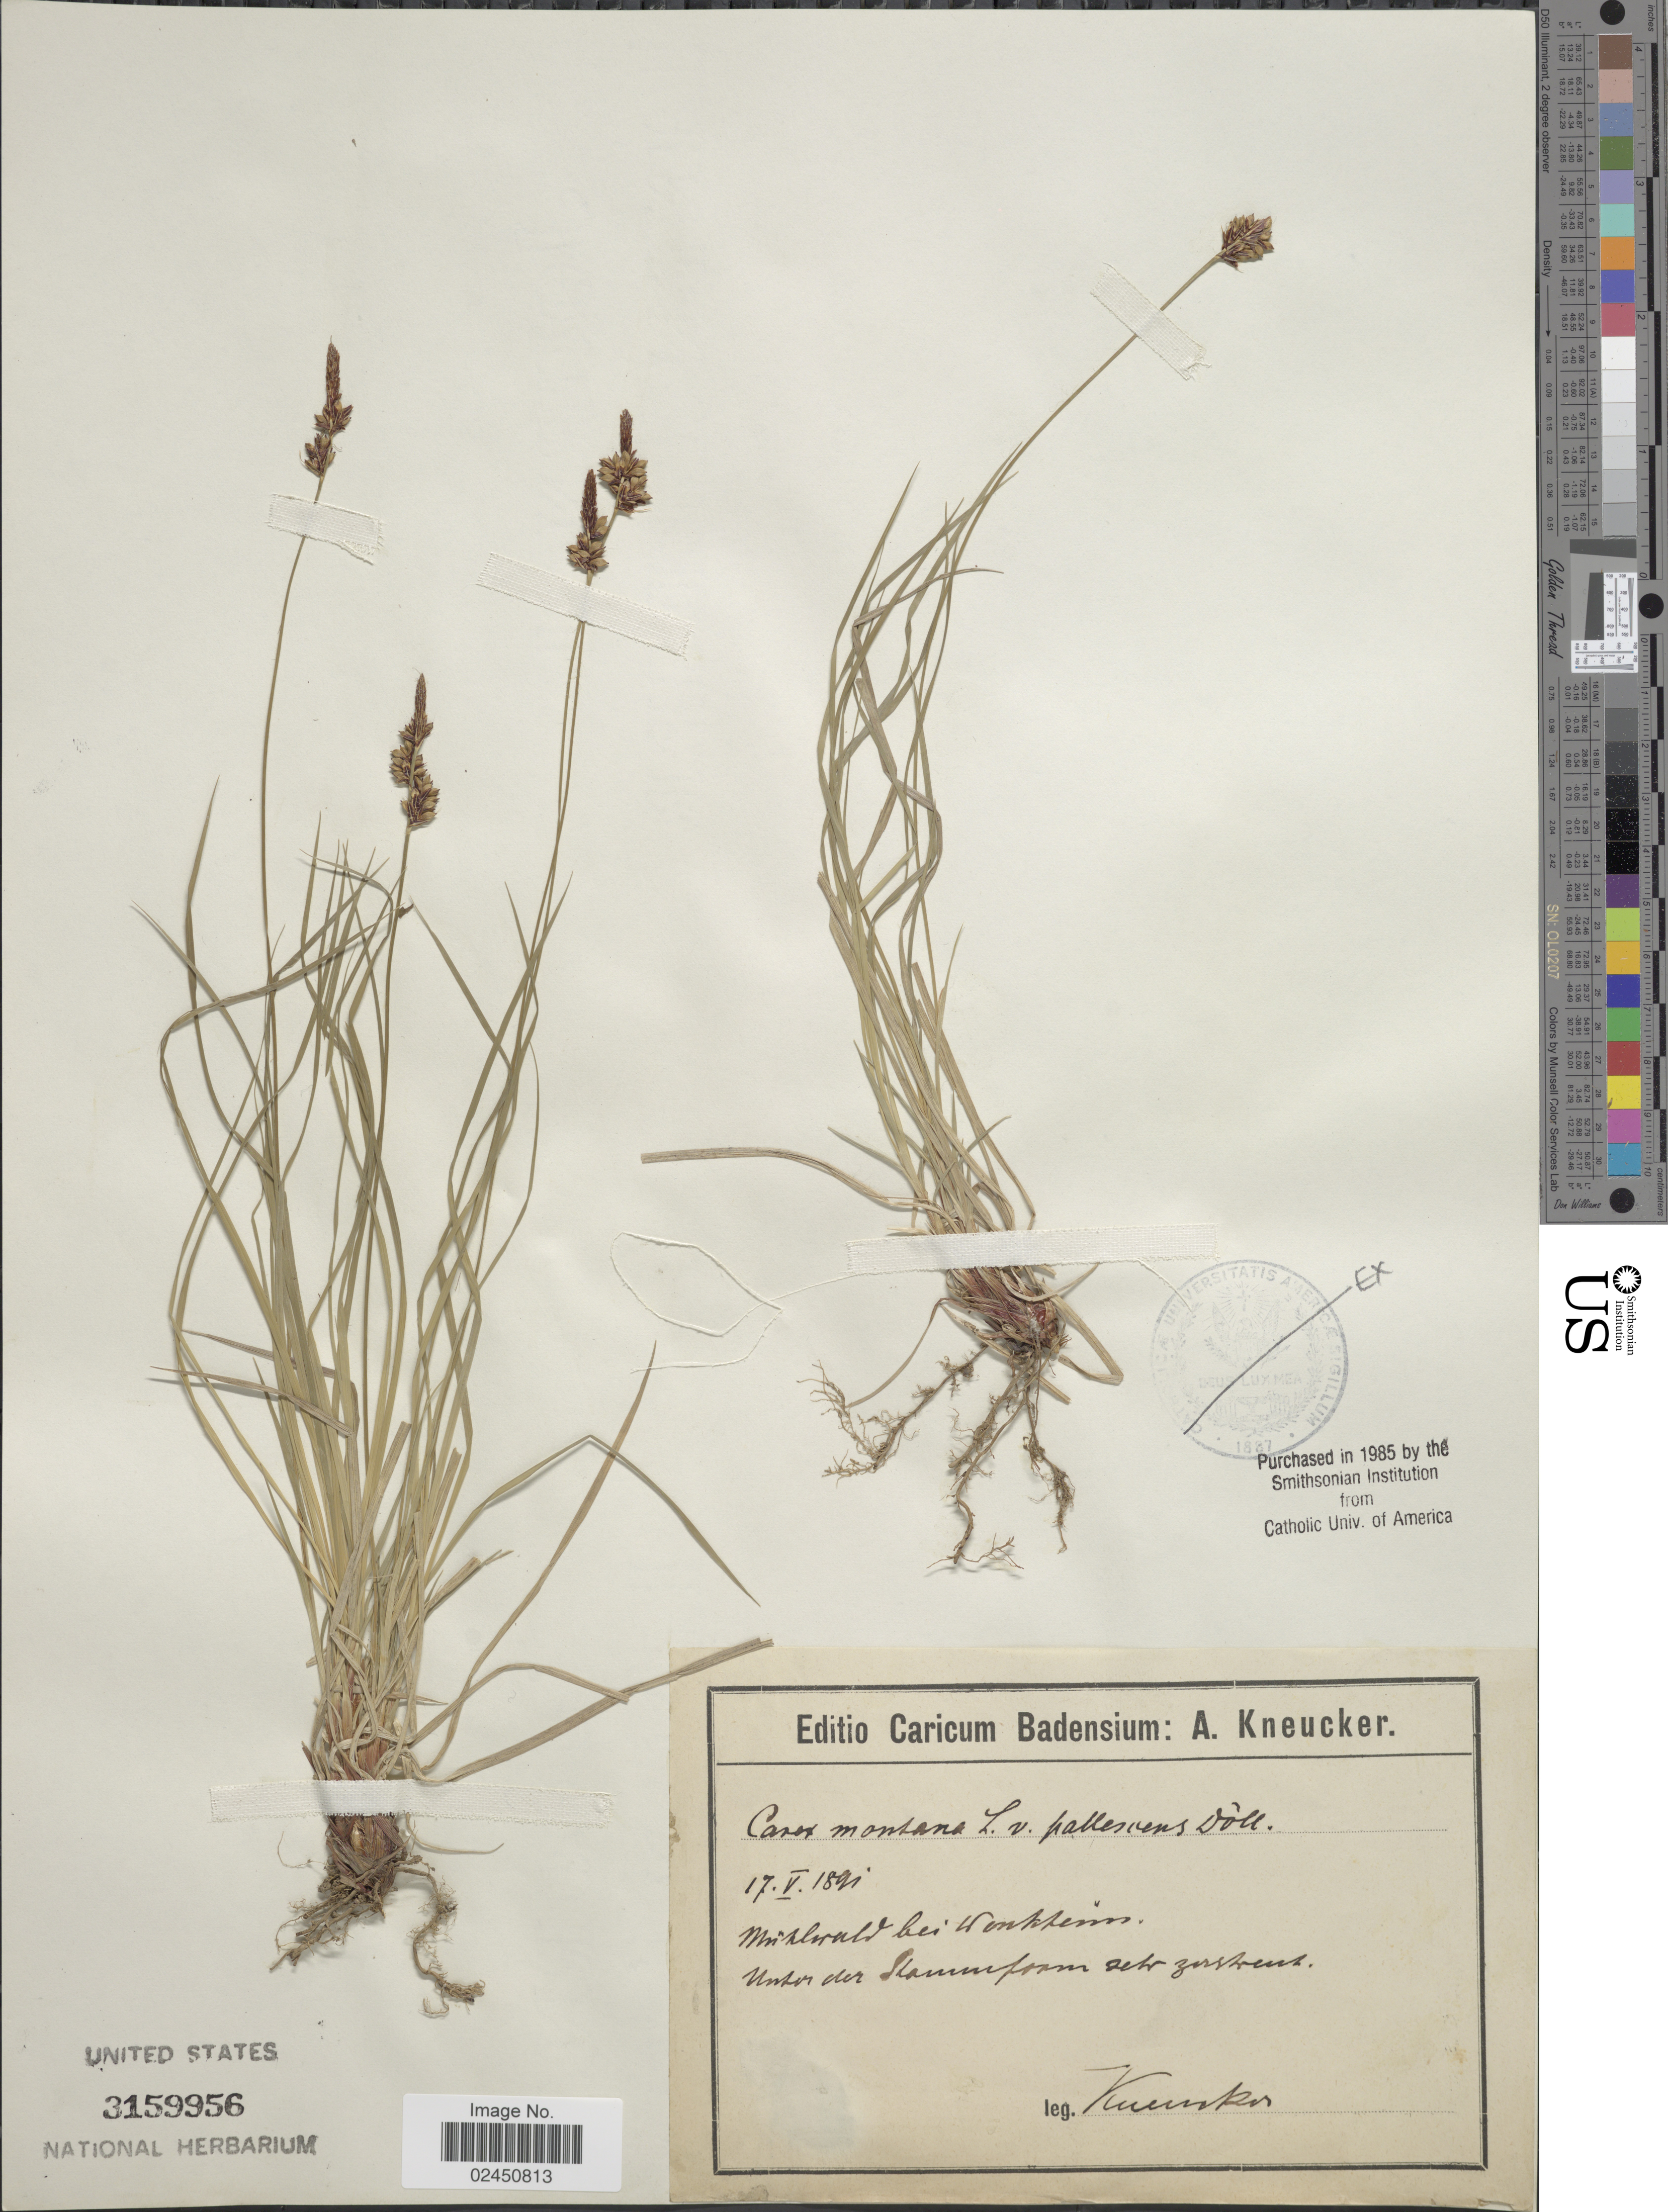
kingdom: Plantae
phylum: Tracheophyta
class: Liliopsida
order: Poales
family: Cyperaceae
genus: Carex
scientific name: Carex montana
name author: L.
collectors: A. Kneucker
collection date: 1891-05-17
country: Germany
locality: [illegible text] unsor de Stammform [illegible text]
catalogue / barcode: US 3159956